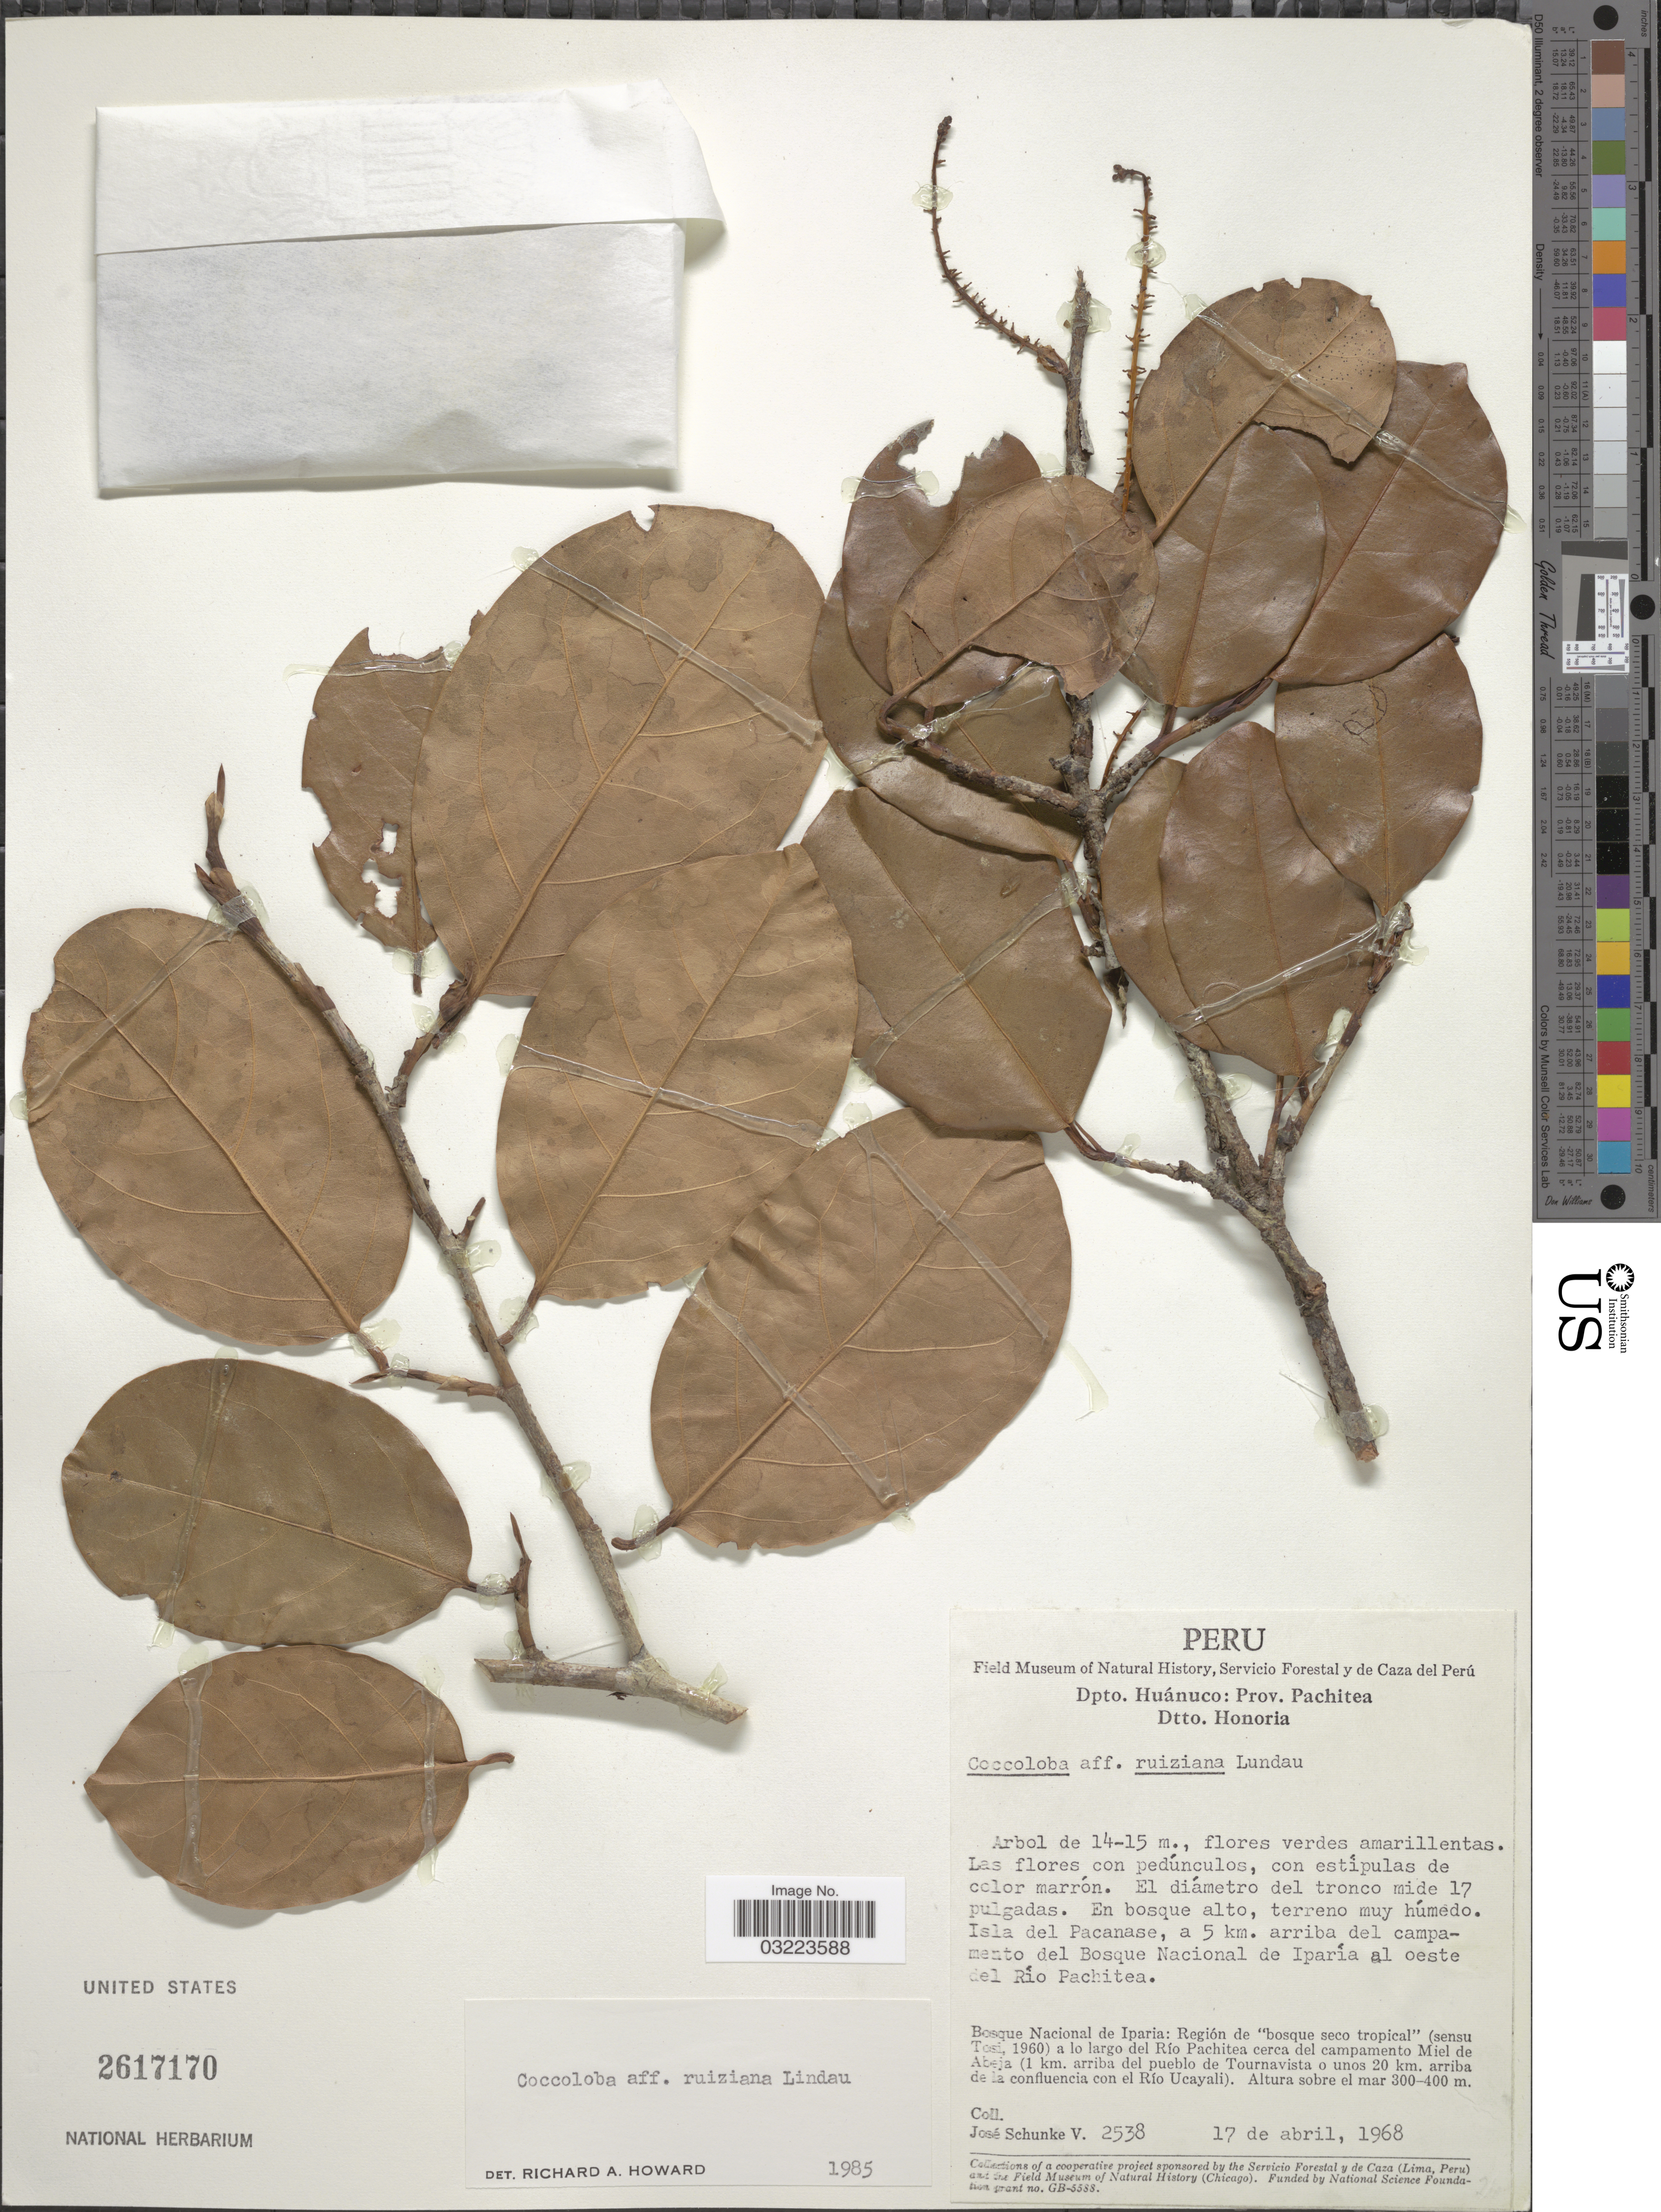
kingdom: Plantae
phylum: Tracheophyta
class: Magnoliopsida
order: Caryophyllales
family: Polygonaceae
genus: Coccoloba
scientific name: Coccoloba ruiziana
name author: Lindau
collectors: J. Schunke Vigo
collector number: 2538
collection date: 1968-04-17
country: Peru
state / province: Huánuco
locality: Dpto. Huánuco: Prov. Pachitea, Dtto. Honoria. Isla del Pacanase, a 5 km. arriba del campamento del Bosque Nacional de Iparía al oeste del Río Pachitea. Bosque Nacional de Iparia: Región de "bosque seco tropical" (sensu Tosi, 1960) a lo largo del Río Pachitea cerca del campamento Miel de Abeja (1 km, arriba del pueblo de Tournavista o unos 20 km. arriba de la confluencia con el Río Ucayali).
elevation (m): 300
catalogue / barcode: US 2617170